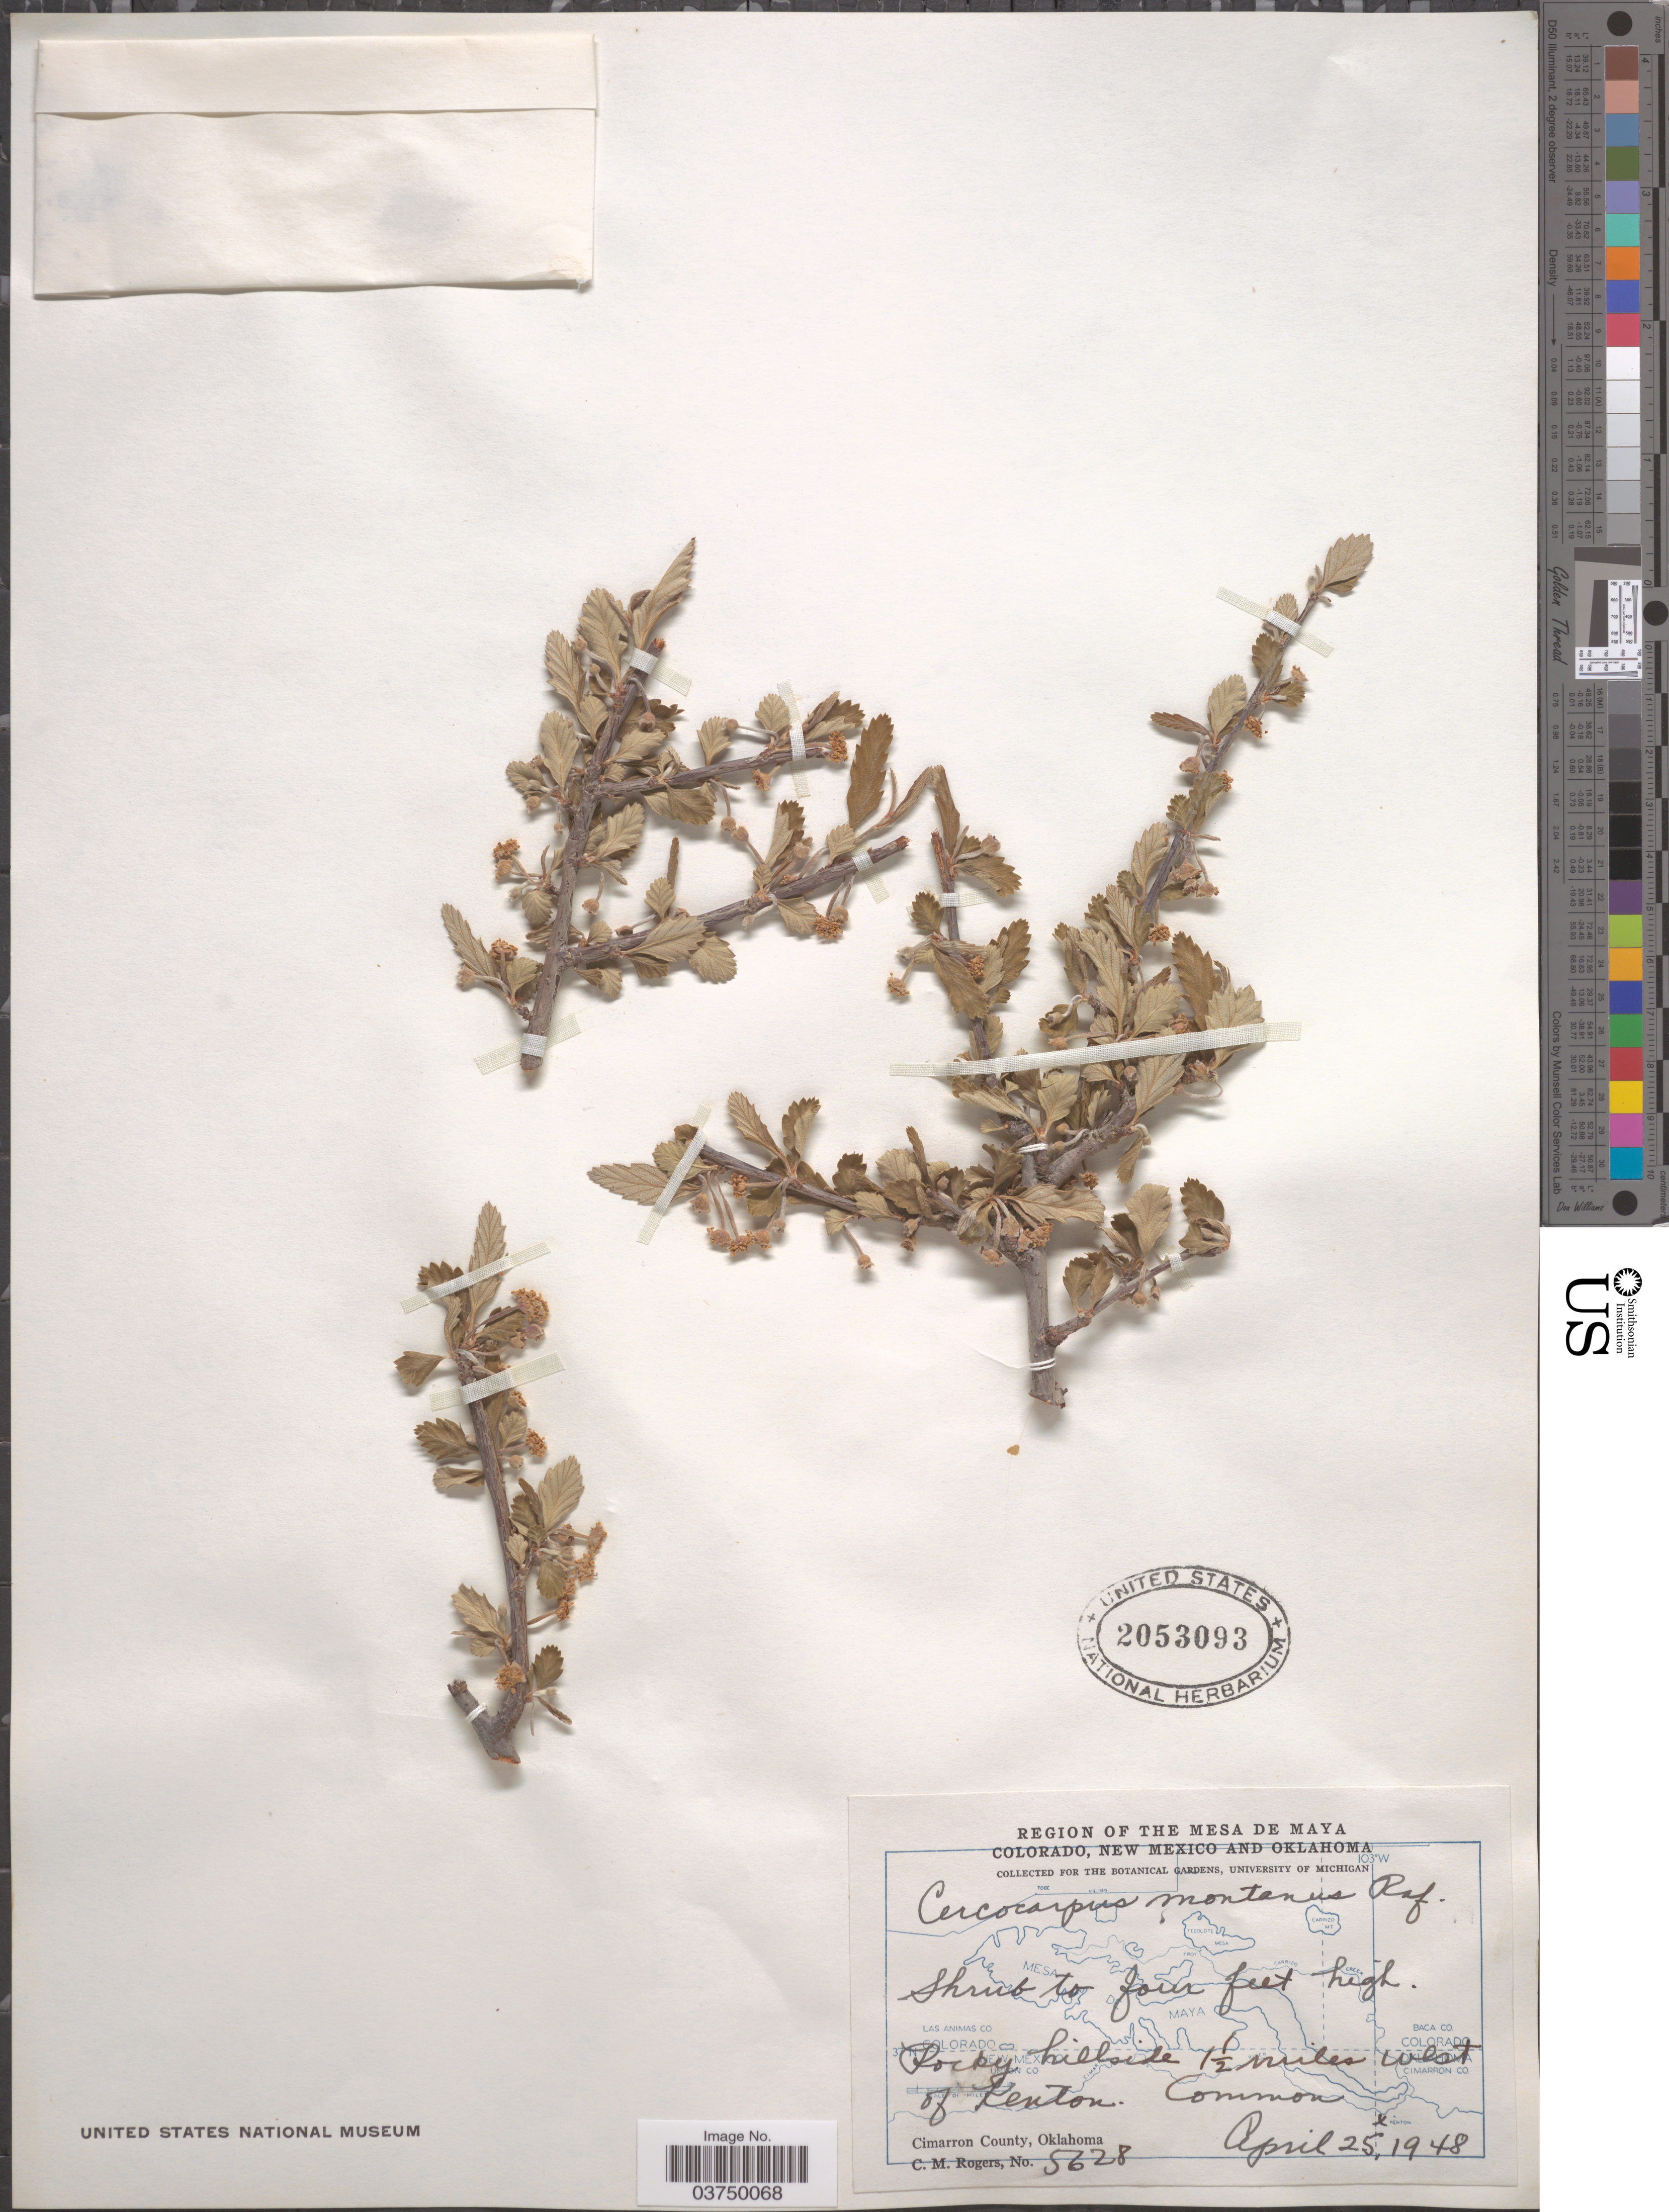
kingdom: Plantae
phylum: Tracheophyta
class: Magnoliopsida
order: Rosales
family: Rosaceae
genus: Cercocarpus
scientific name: Cercocarpus montanus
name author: Raf.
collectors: C. M. Rogers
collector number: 5628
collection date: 1948-04-25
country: United States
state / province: Oklahoma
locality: The Mesa de Maya. Rocky hillside 1½ miles west of Kenton. Cimarron County.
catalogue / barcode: US 2053093